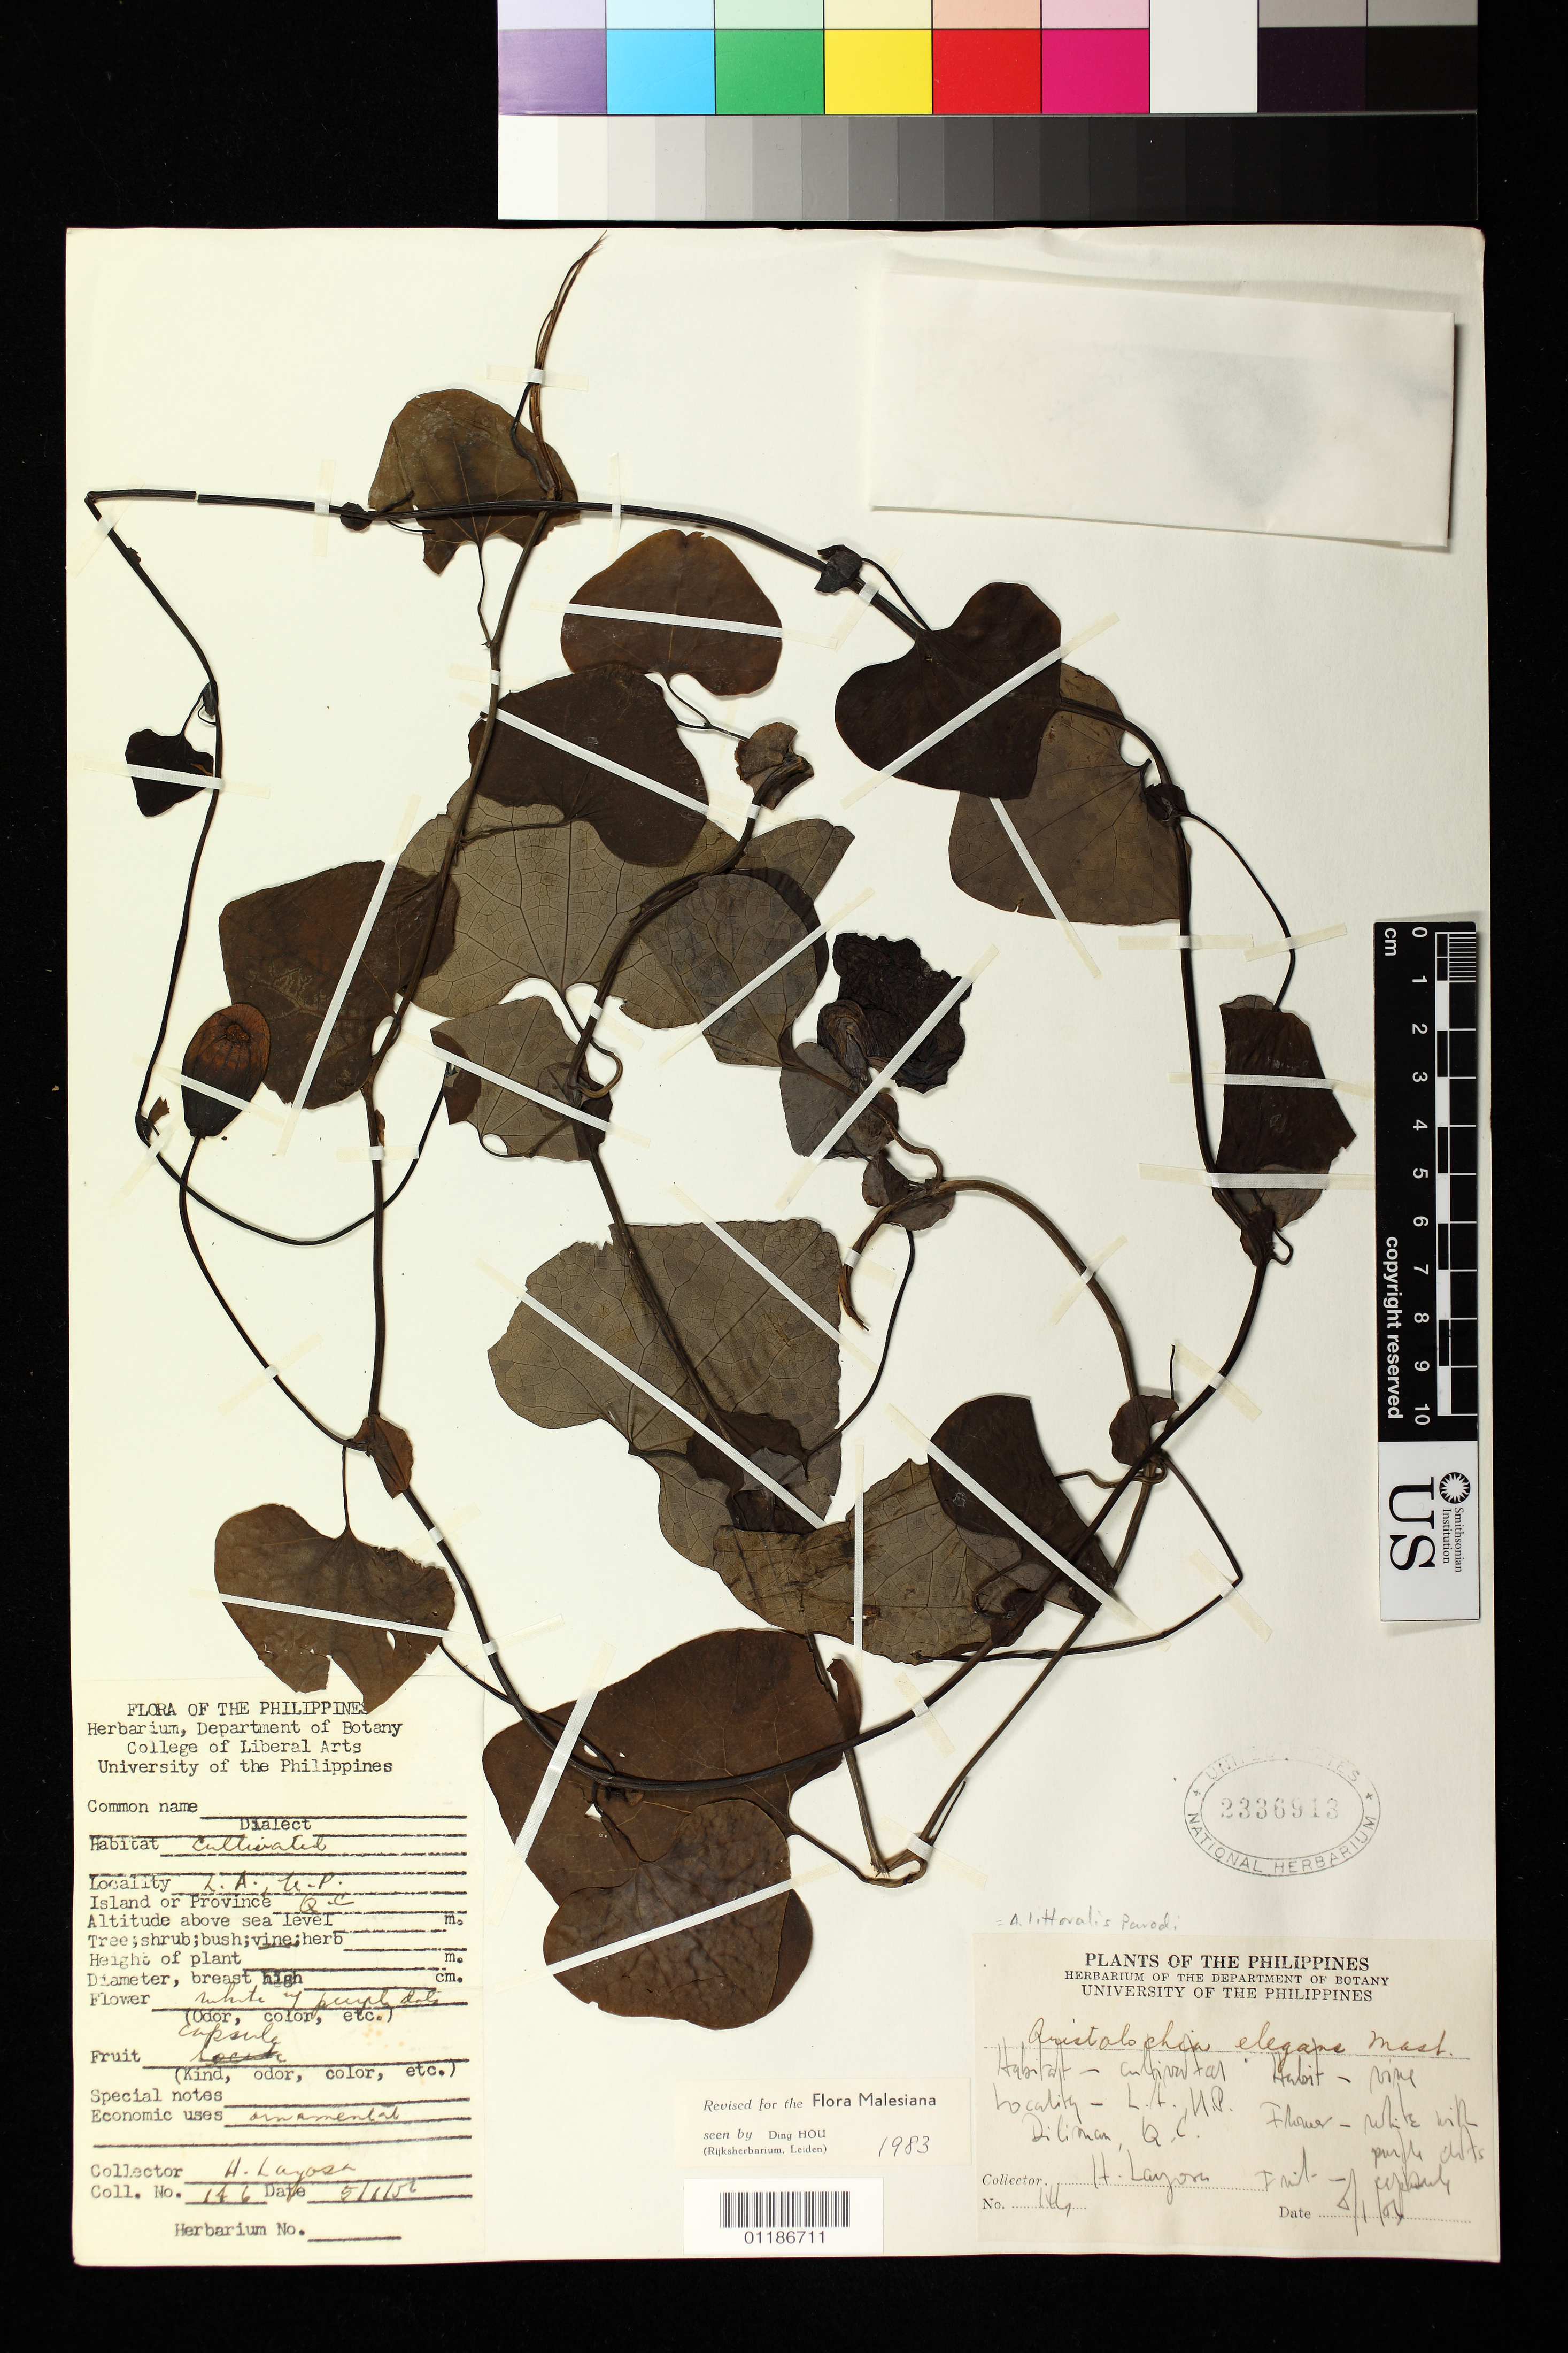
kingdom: Plantae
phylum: Tracheophyta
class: Magnoliopsida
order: Piperales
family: Aristolochiaceae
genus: Aristolochia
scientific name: Aristolochia littoralis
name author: Parodi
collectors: H. L. Valmayor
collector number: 146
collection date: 1956-05-01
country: Philippines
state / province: Calabarzon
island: Luzon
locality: L.A.U.P. (Liberal Arts University of Philippines), Diliman, Quezon City.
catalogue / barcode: US 2336913